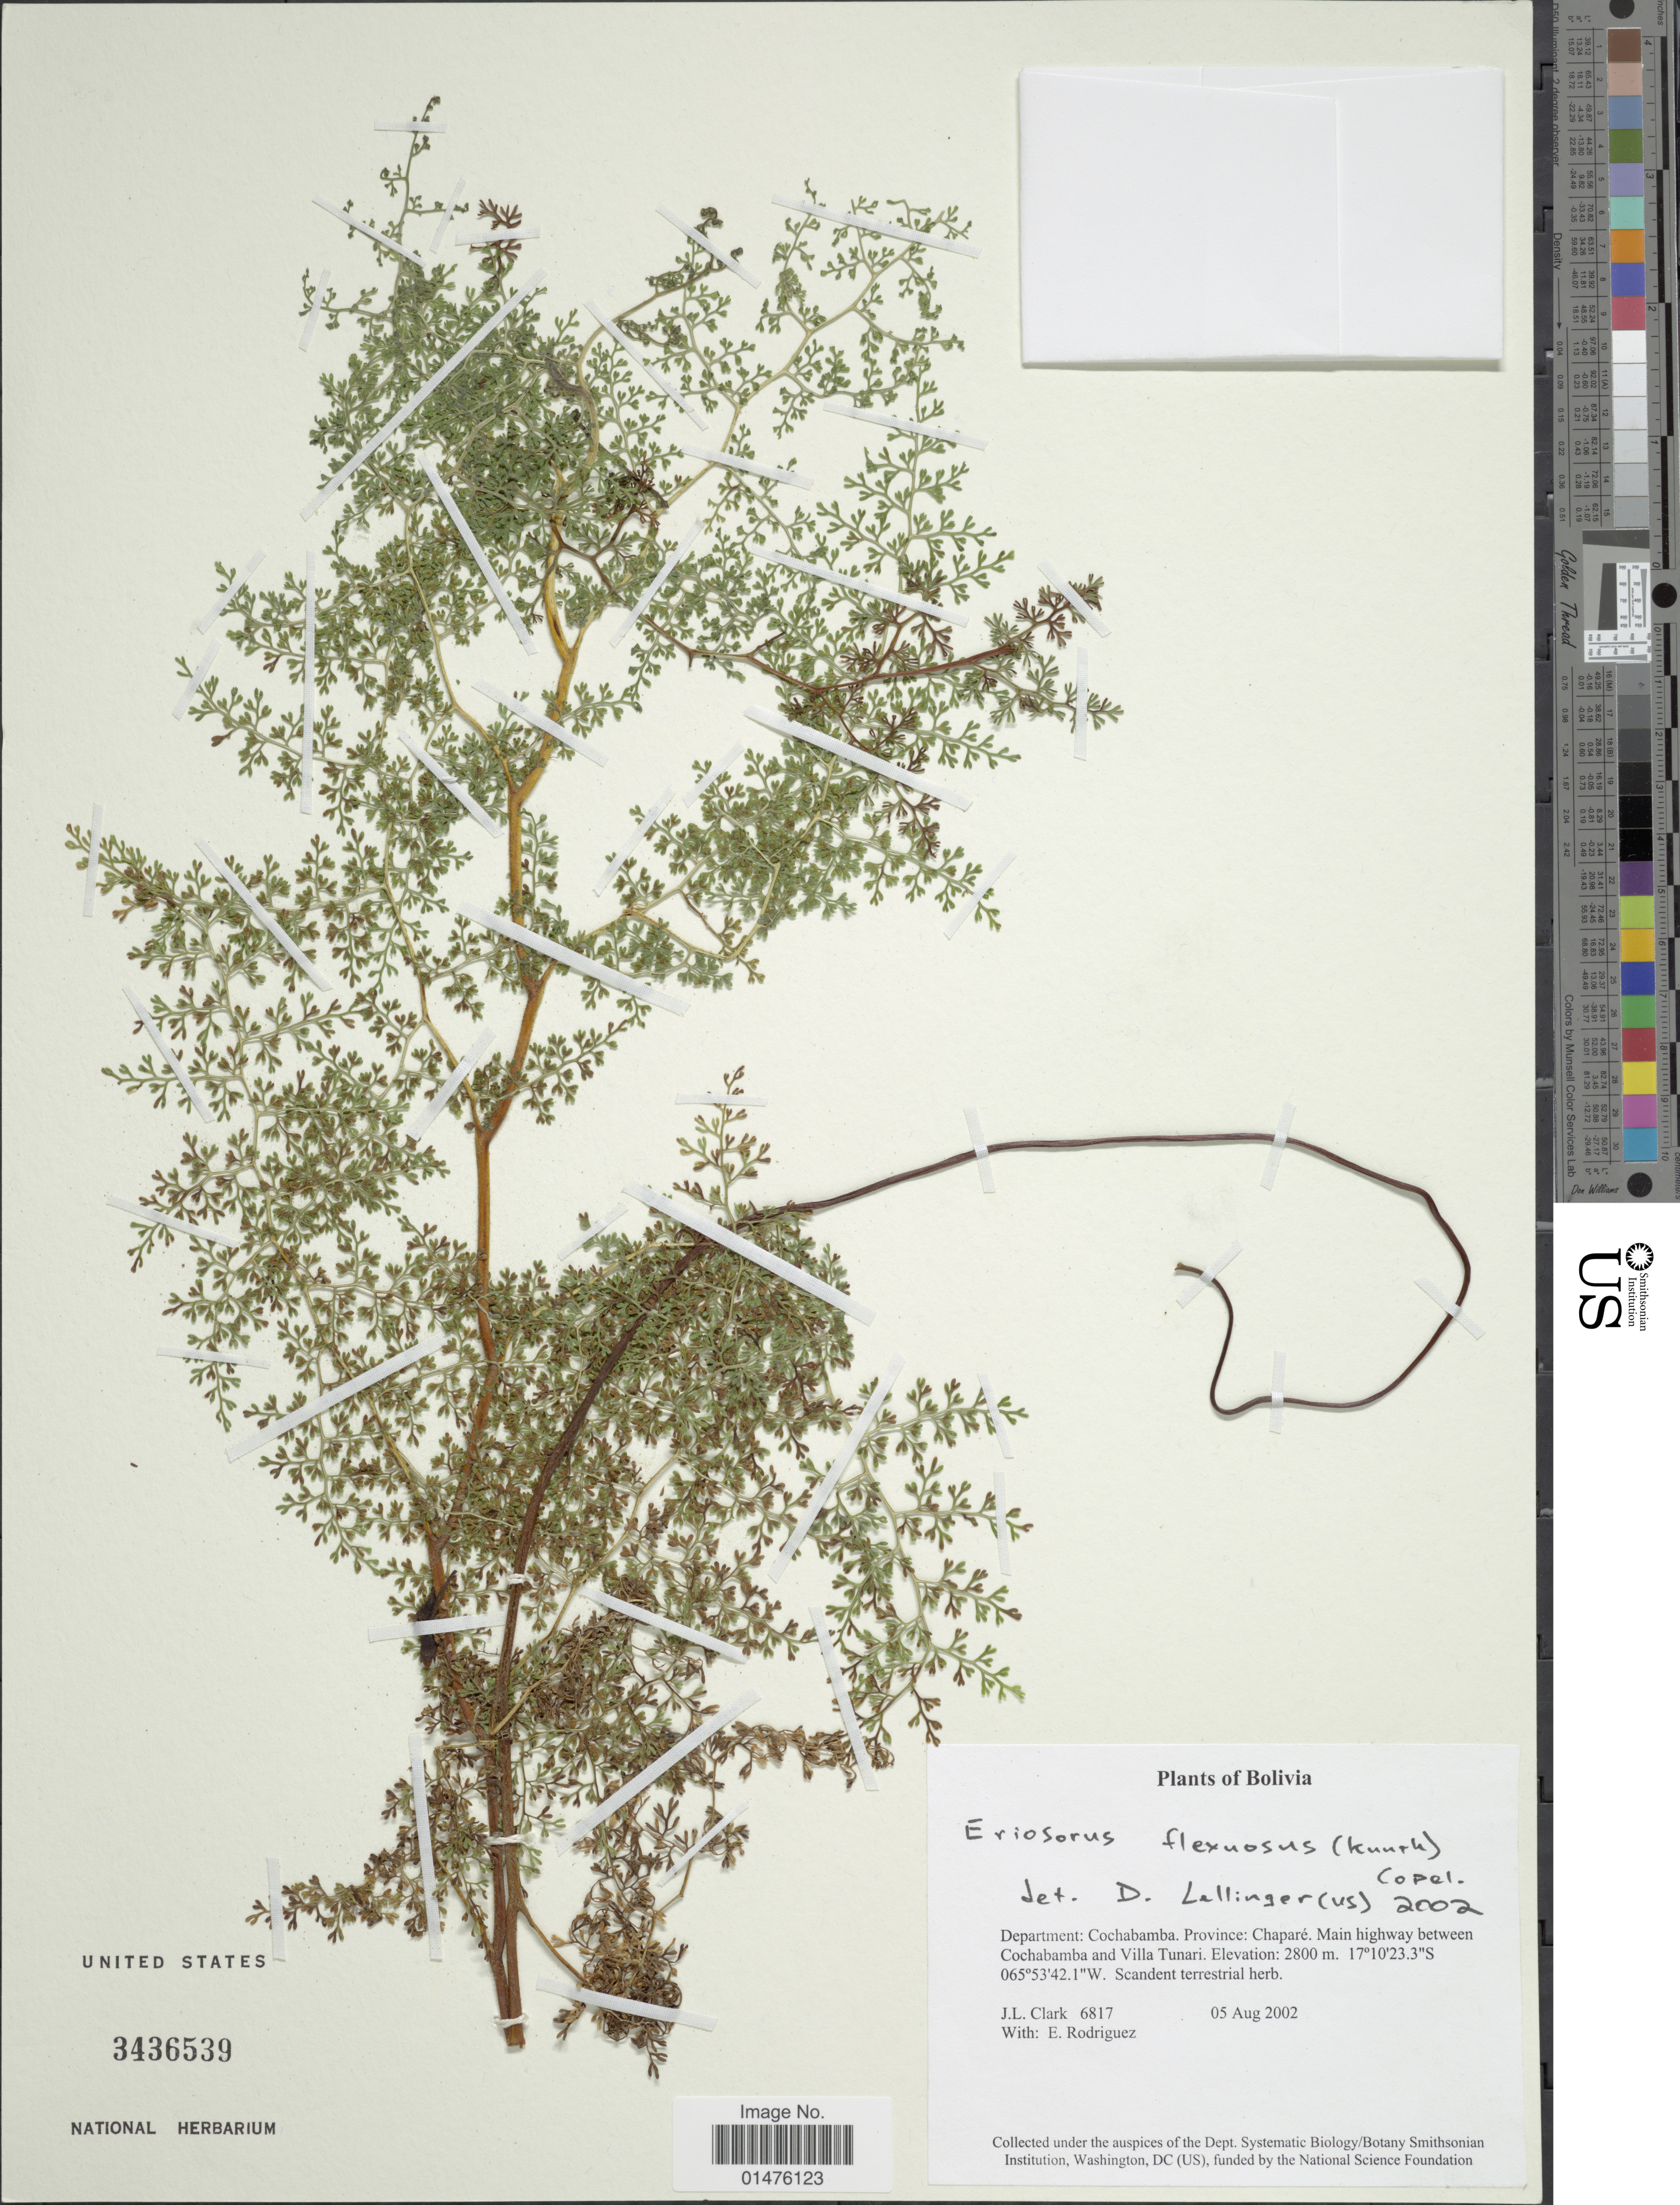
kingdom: Plantae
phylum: Tracheophyta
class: Polypodiopsida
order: Polypodiales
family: Pteridaceae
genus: Jamesonia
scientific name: Jamesonia flexuosa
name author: (Humb. & Bonpl.) Christenh.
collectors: J. L. Clark & E. Rodriguez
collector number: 6817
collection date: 2002-08-05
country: Bolivia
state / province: Cochabamba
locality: Departament: Cochabamba. province: Chaparé, Main highway between Cochabamba and Villa Tunari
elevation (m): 2800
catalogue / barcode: US 3436539